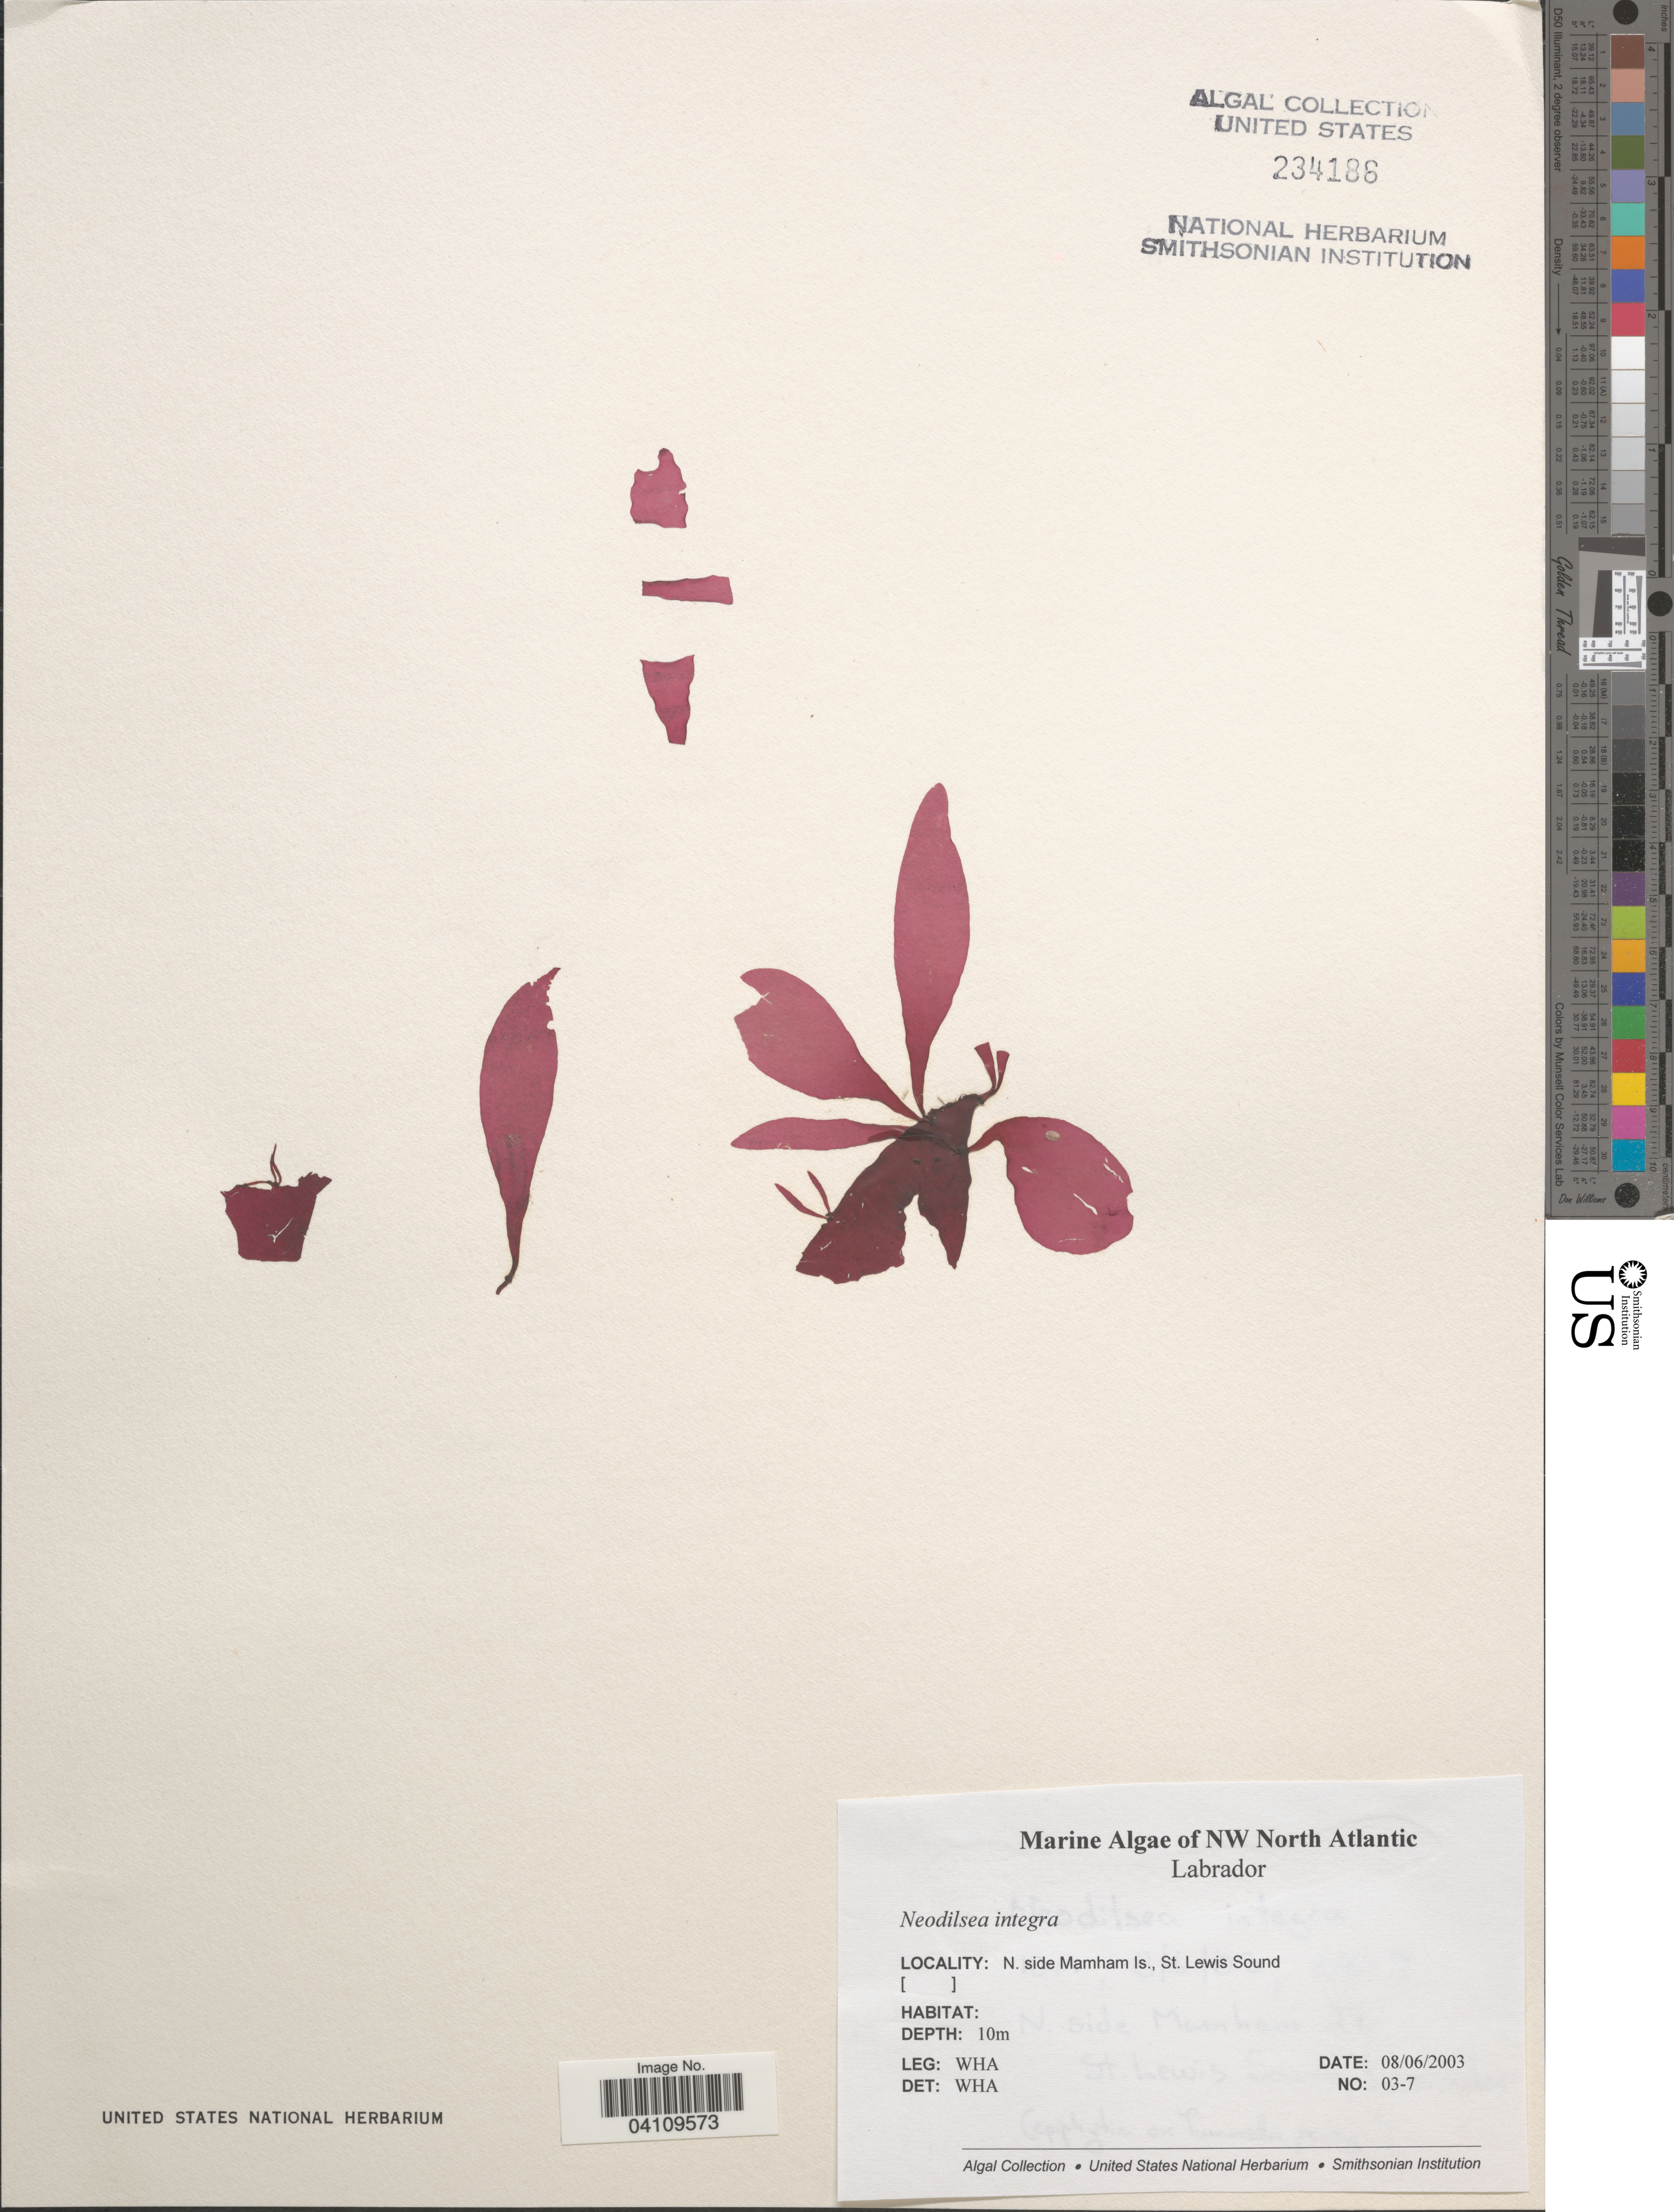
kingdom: Plantae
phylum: Rhodophyta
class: Florideophyceae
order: Gigartinales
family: Dumontiaceae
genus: Neodilsea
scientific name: Neodilsea integra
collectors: W. H. Adey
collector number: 03-7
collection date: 2003-06-08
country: Canada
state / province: Newfoundland and Labrador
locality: NW North Atlantic. Labrador. N. side Mamham Is., St. Lewis Sound.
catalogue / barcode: US 234186